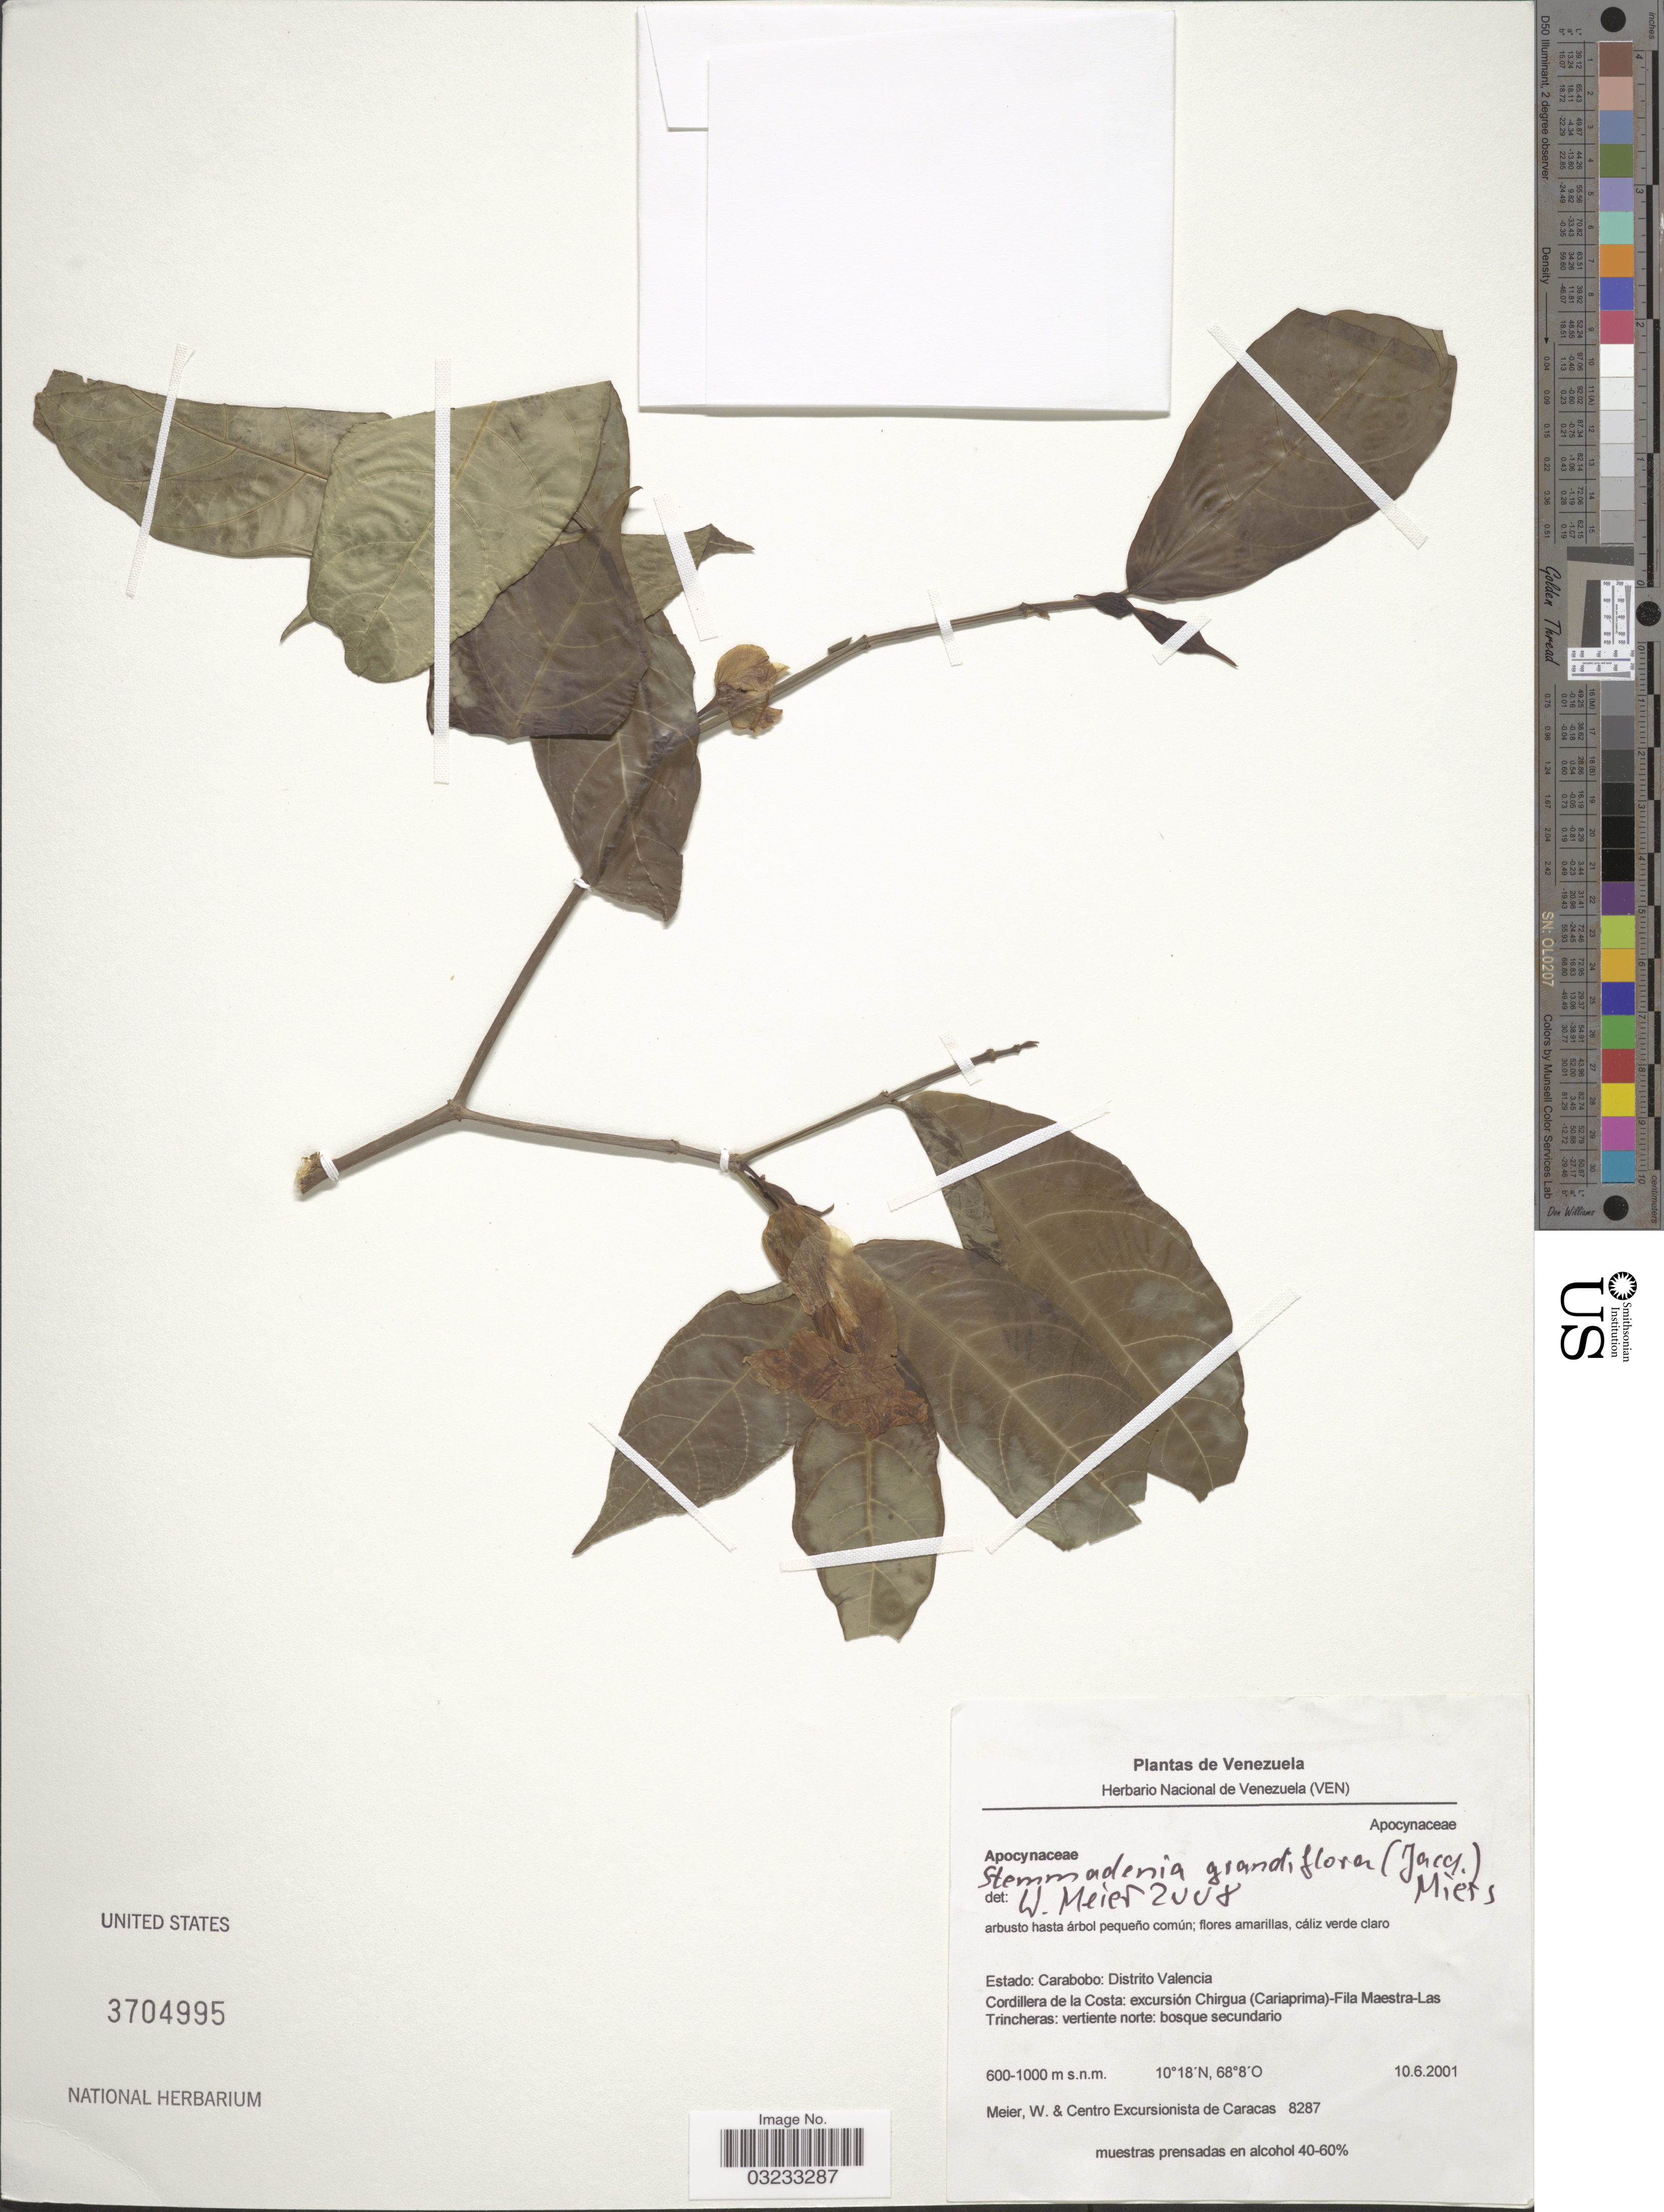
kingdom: Plantae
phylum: Tracheophyta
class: Magnoliopsida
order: Gentianales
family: Apocynaceae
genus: Stemmadenia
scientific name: Stemmadenia grandiflora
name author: (Jacq.) Miers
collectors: W. Meier & Centro Excurs. Caracas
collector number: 8287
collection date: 2001-06-10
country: Venezuela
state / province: Carabobo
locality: Distrito Valencia, Cordillera de la Costa: excursión Chirgua (Cariaprima) - Fila Maestra-Las Trincheras.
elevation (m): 600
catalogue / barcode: US 3704995